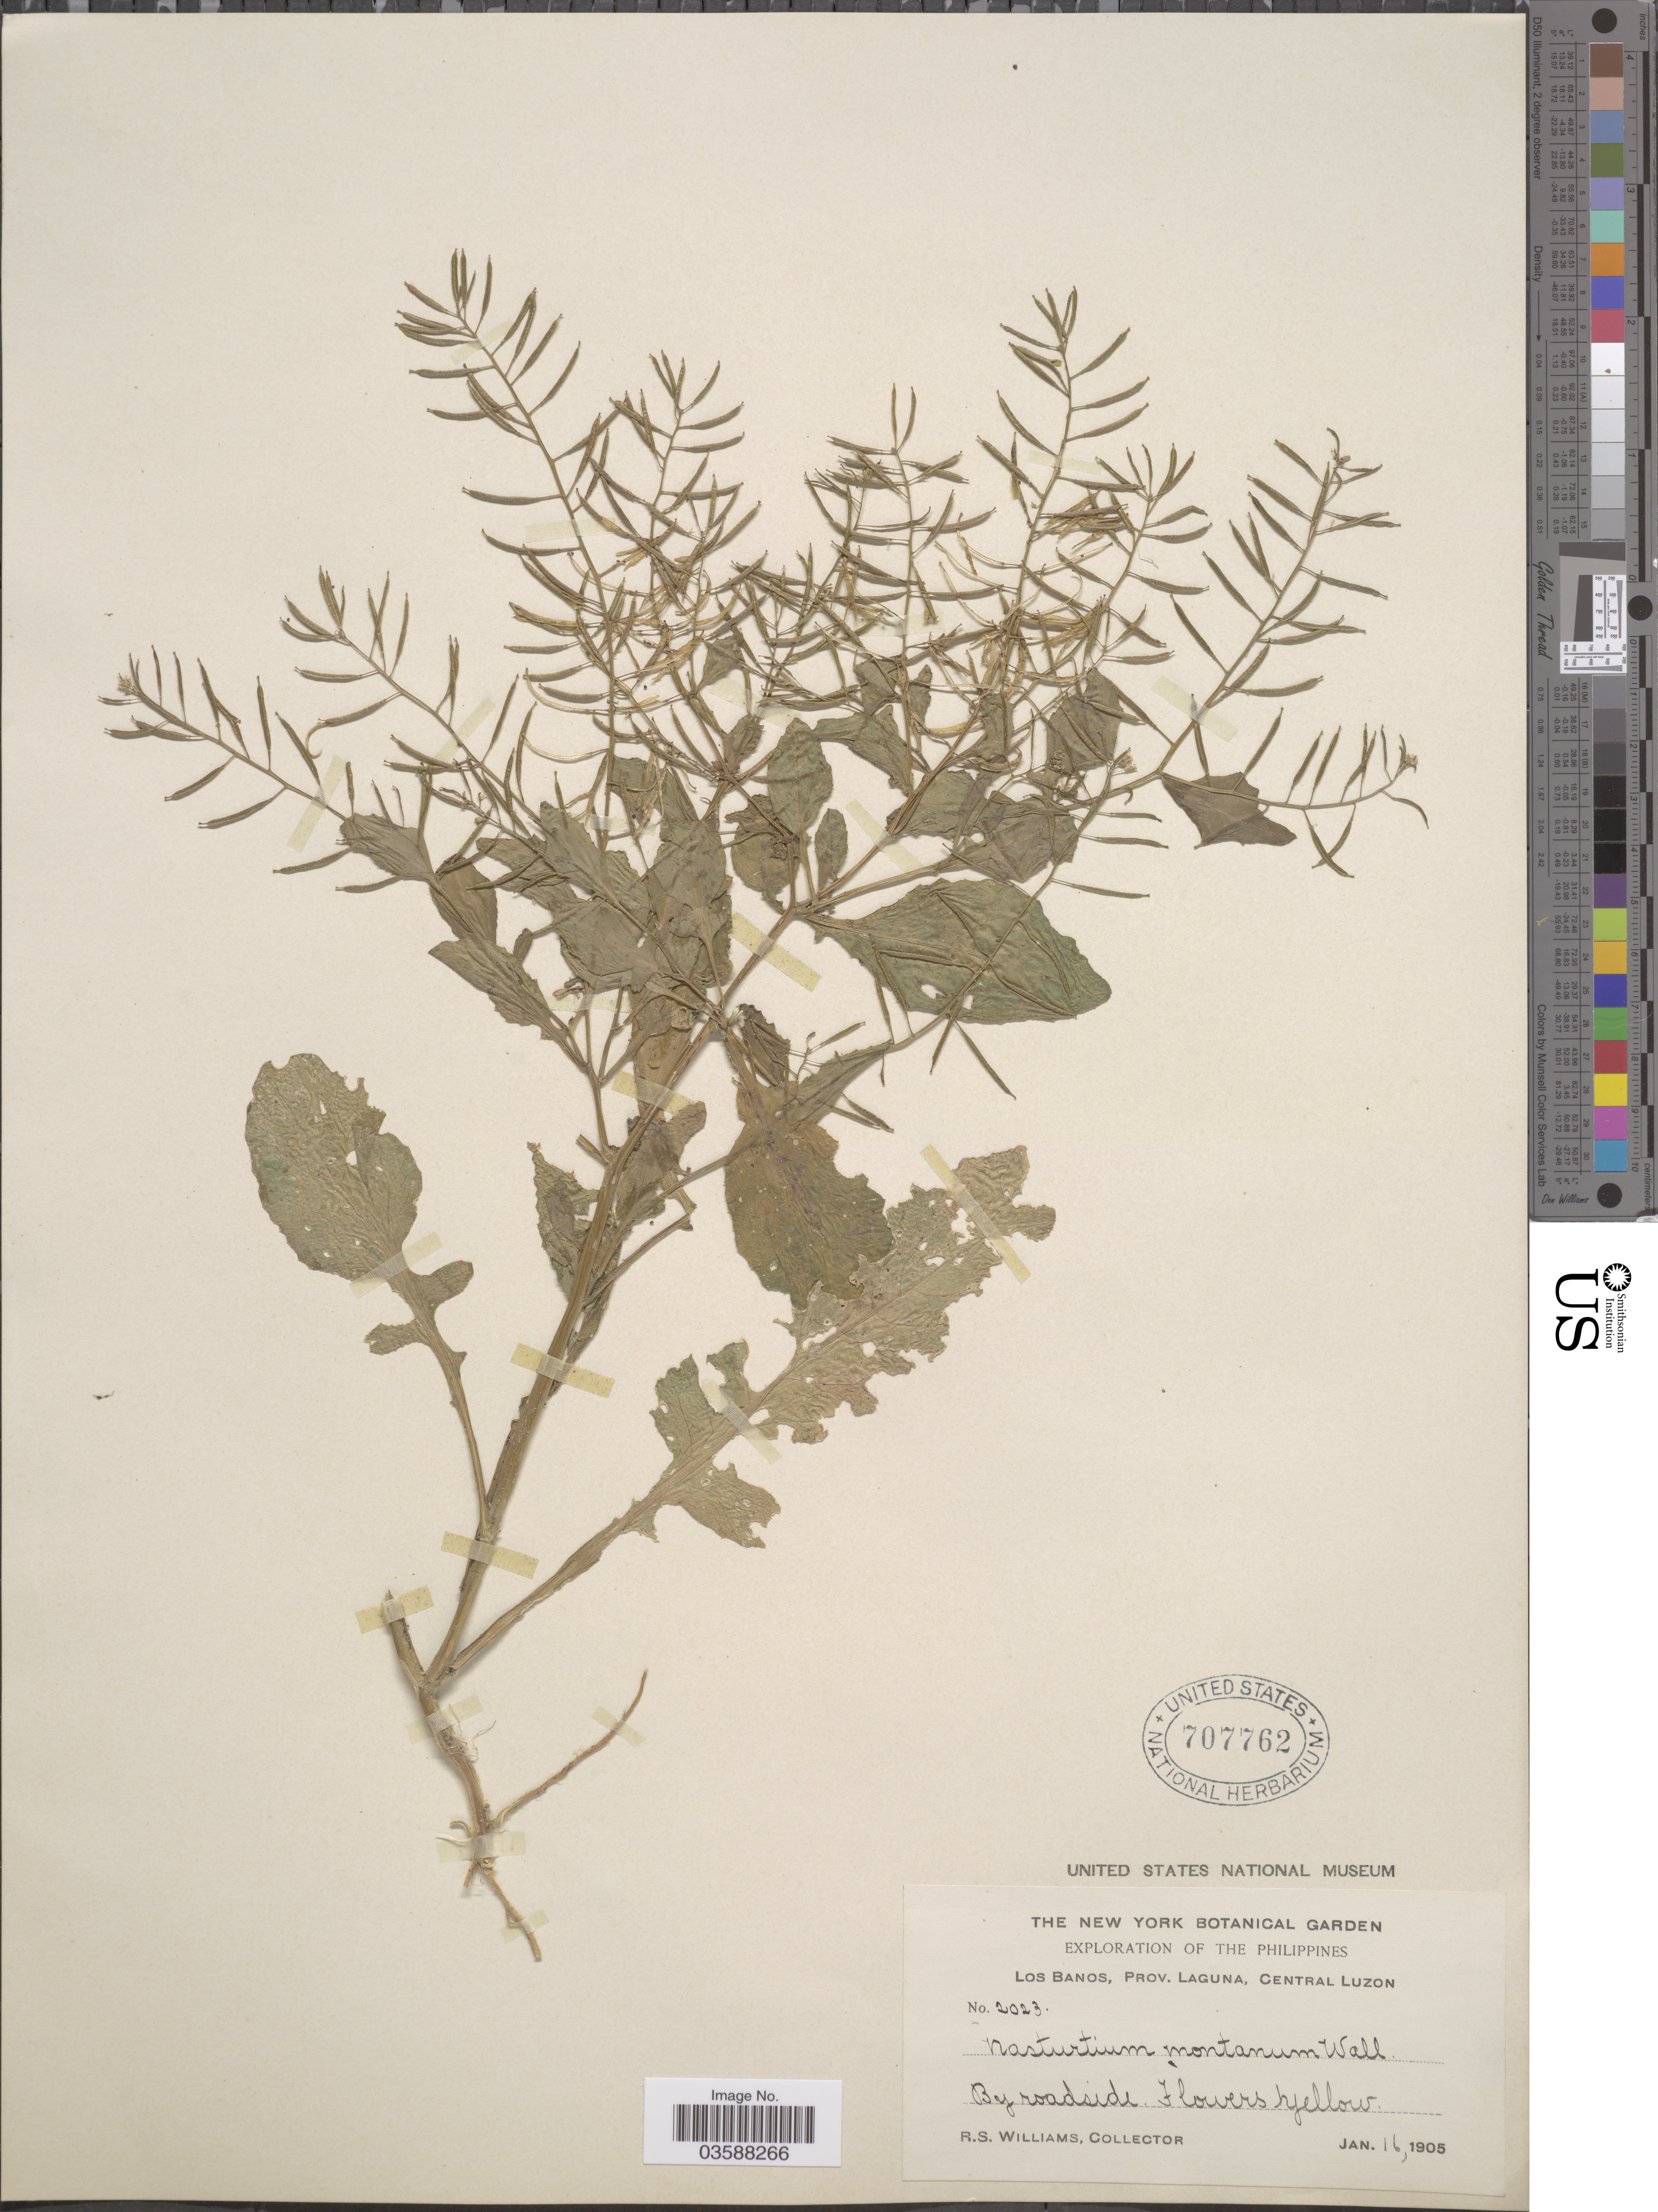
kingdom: Plantae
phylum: Tracheophyta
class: Magnoliopsida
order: Brassicales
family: Brassicaceae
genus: Rorippa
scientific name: Rorippa indica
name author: (L.) Hiern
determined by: Strong, M. T., (US), Smithsonian Institution - National Museum of Natural History (UNITED STATES)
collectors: R. S. Williams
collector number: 2023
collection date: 1905-01-16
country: Philippines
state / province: Central Luzon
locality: Los Banos, Prov. Laguna. By roadside.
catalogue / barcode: US 707762